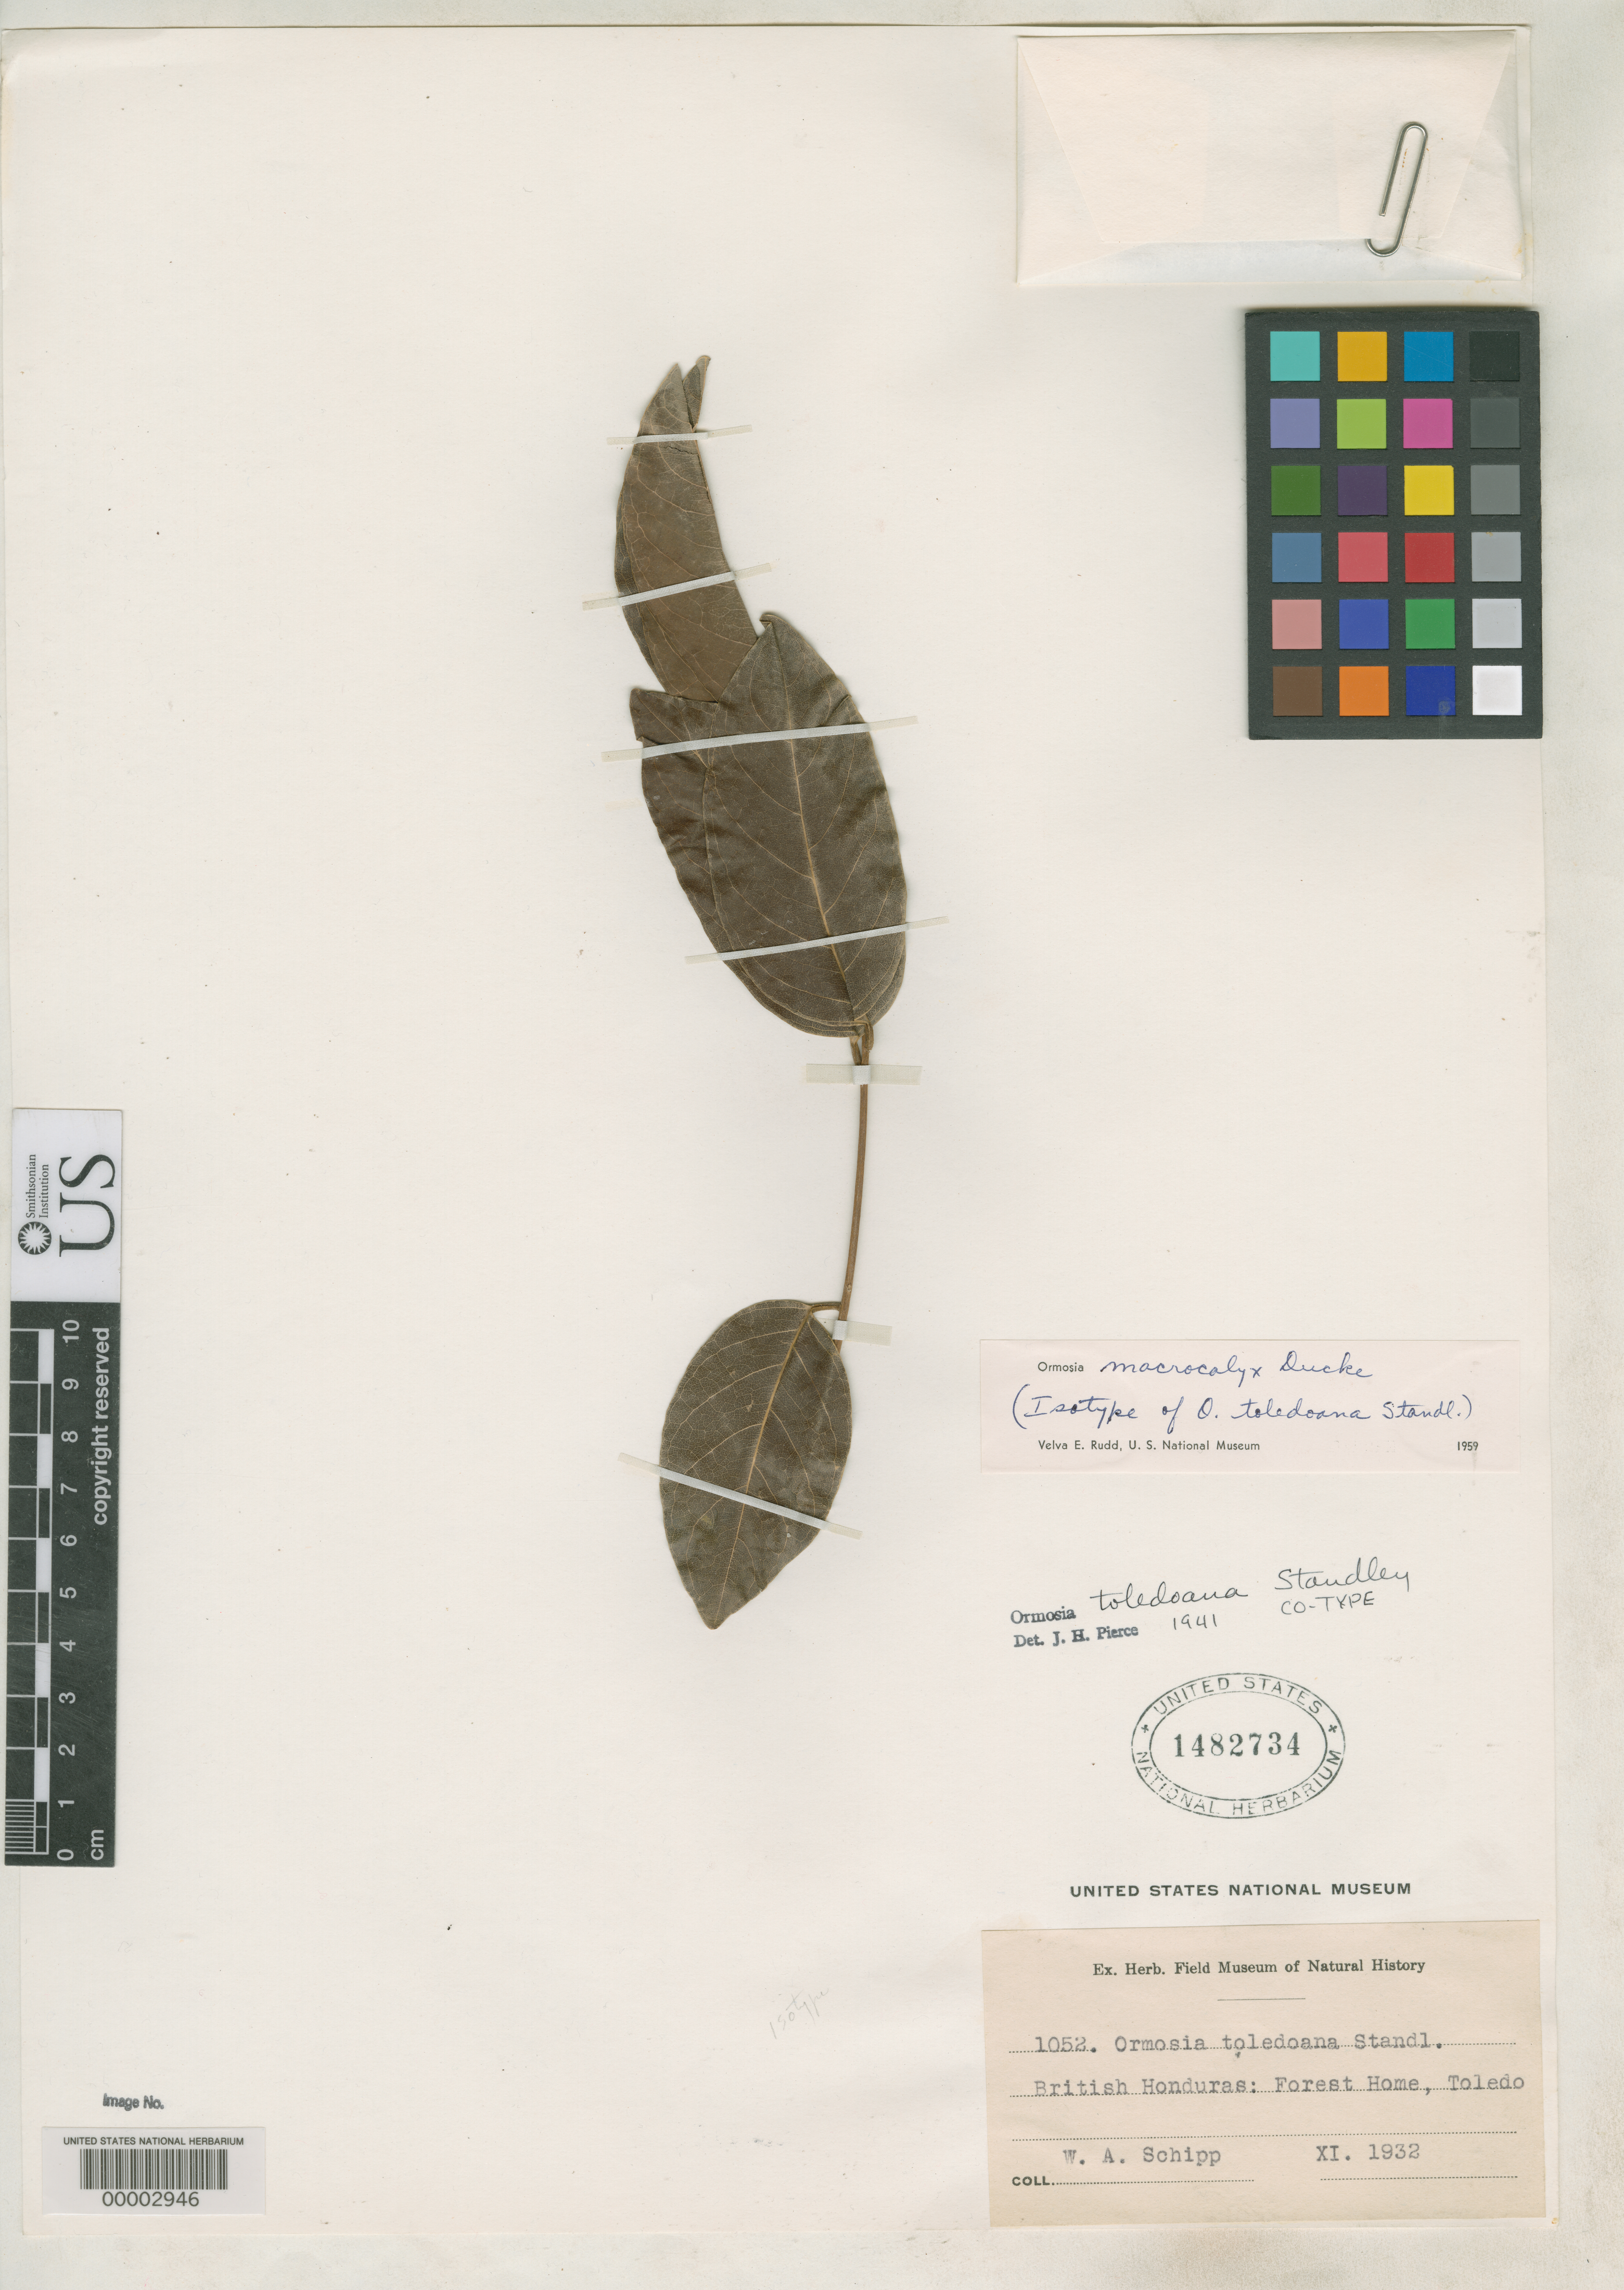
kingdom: Plantae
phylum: Tracheophyta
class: Magnoliopsida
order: Fabales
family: Fabaceae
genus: Ormosia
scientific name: Ormosia toledoana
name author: Standl.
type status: Isotype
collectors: W. Schipp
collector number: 1052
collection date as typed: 04 Nov 1932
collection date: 1932-11-04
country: Belize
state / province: Toledo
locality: Forest Home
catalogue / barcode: US 1482734